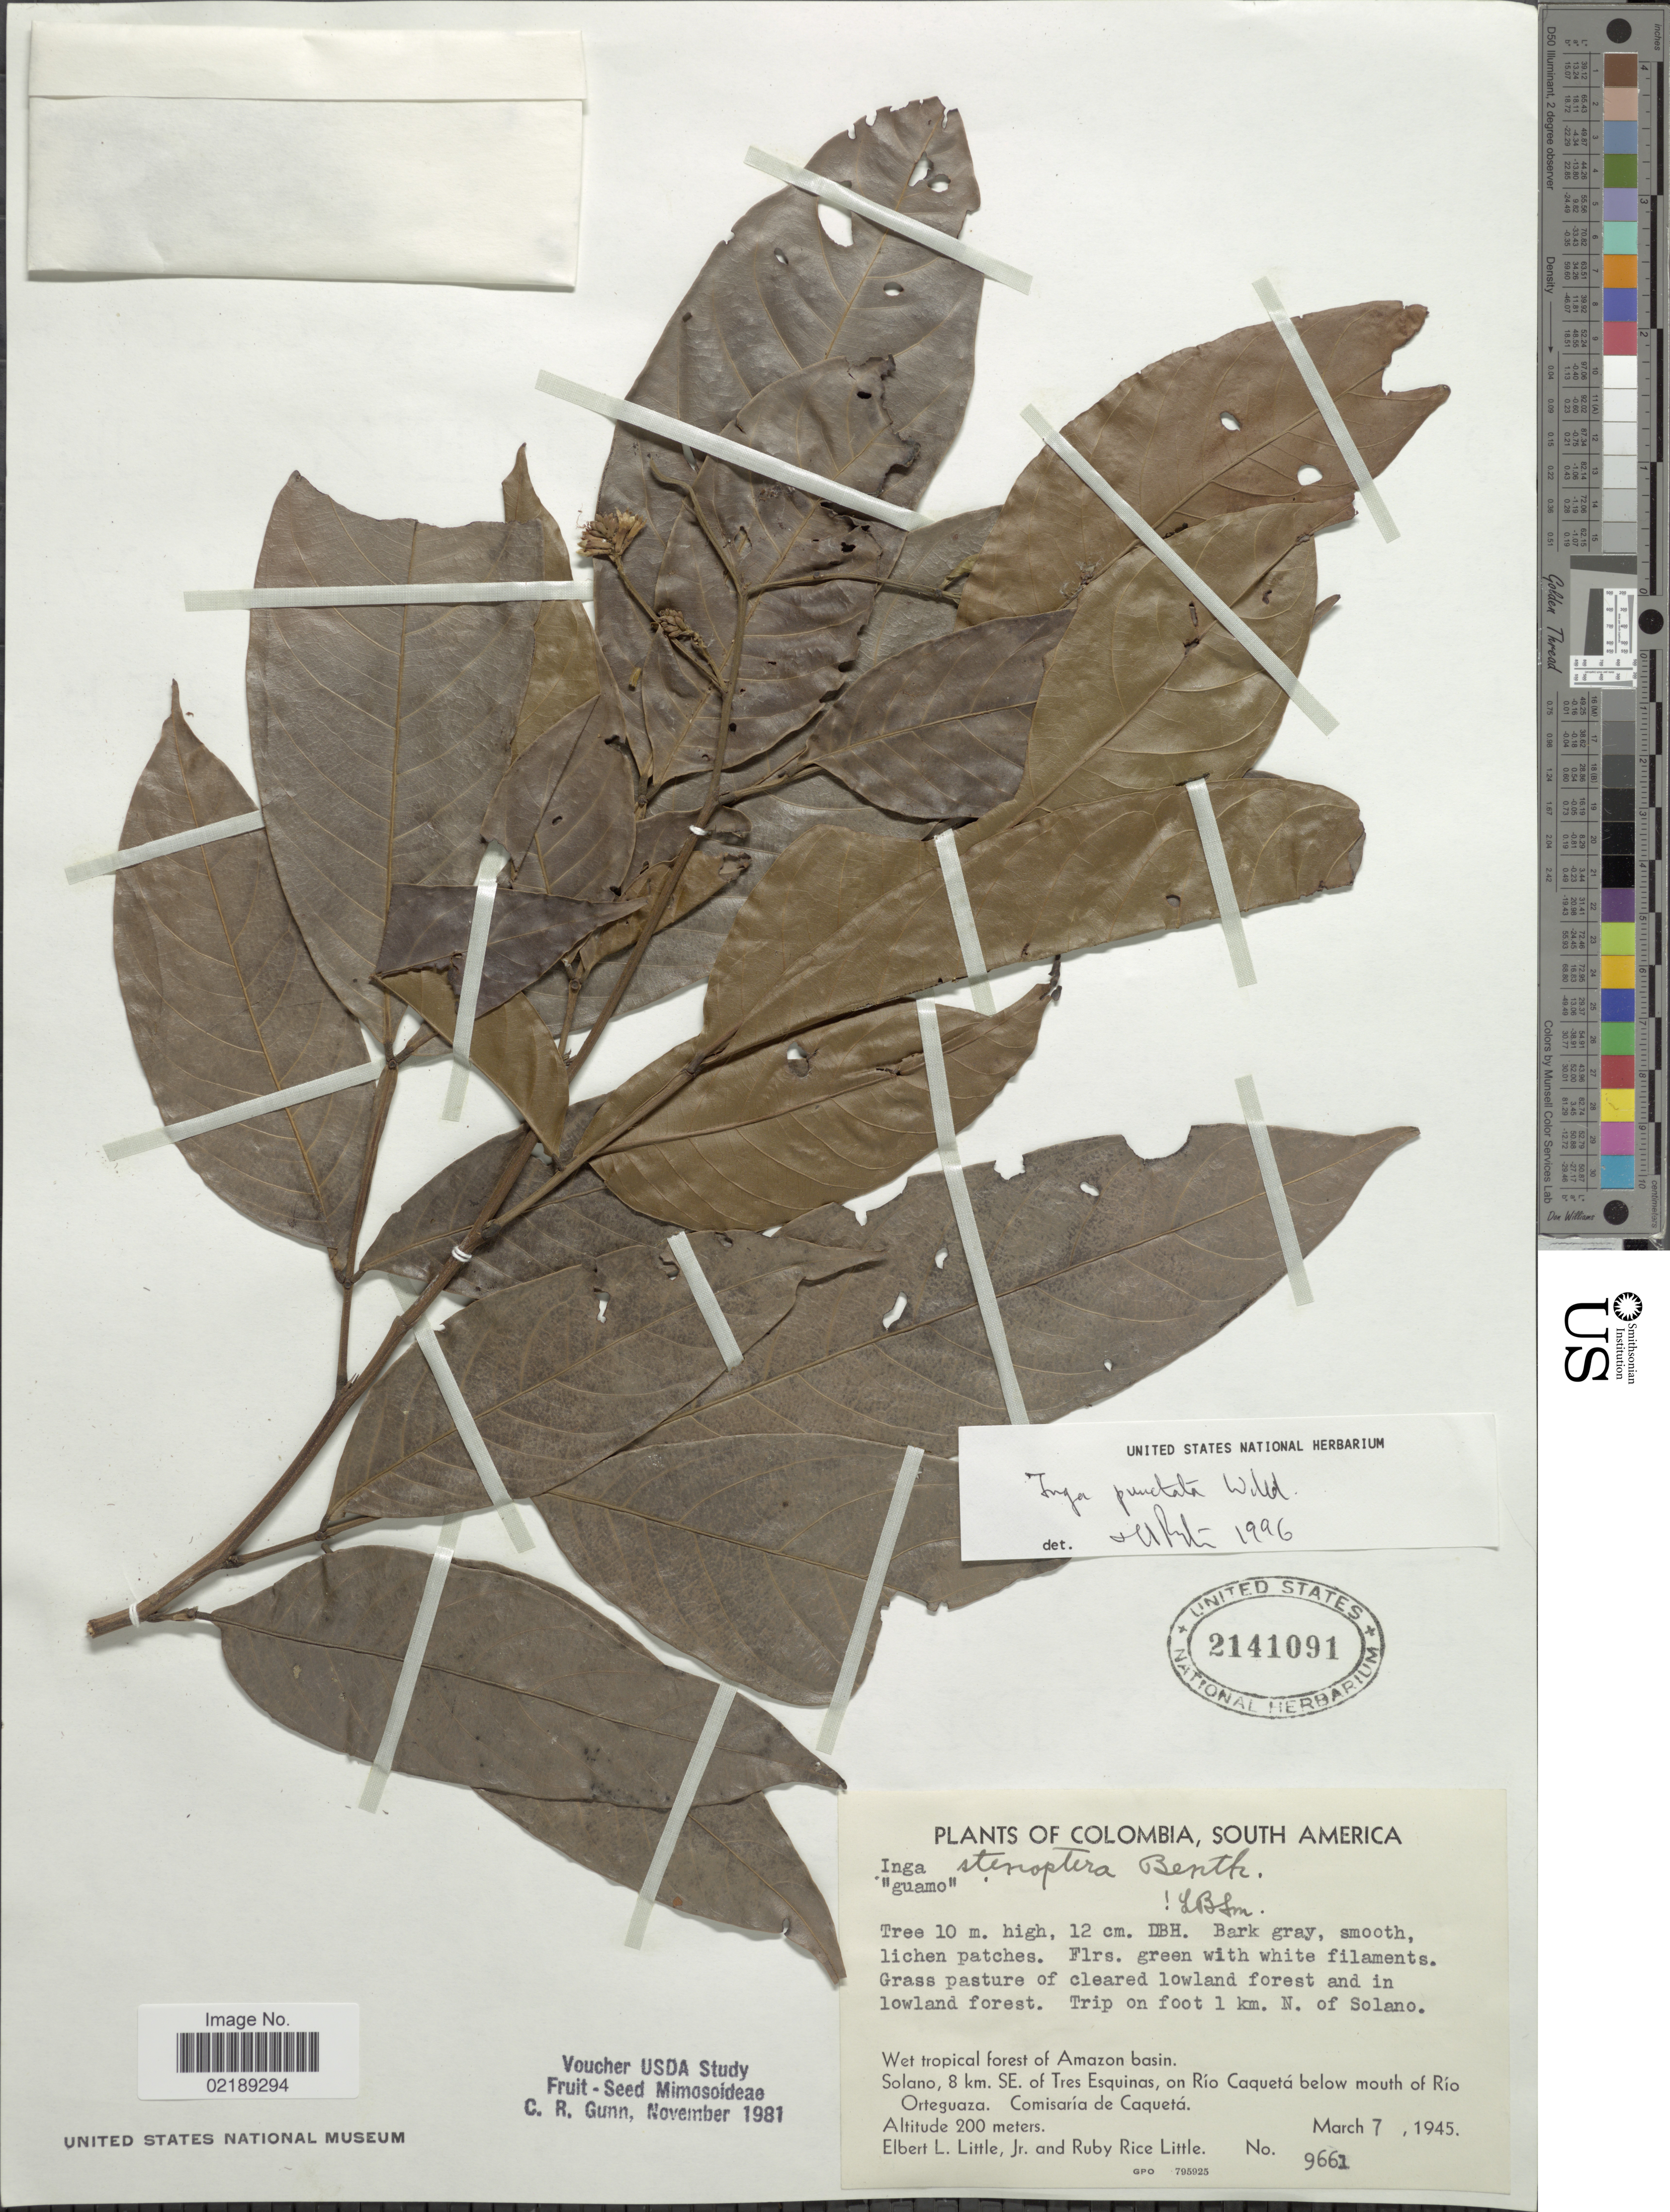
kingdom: Plantae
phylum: Tracheophyta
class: Magnoliopsida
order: Fabales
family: Fabaceae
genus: Inga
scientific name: Inga punctata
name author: Willd.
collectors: E. L. Little & R. R. Little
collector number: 9661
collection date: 1945-03-07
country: Colombia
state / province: Caquetá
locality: Trip on foor 1 km. N. of Solano, wet tropical forest of Amazon basin, Solano, 8 km. SE. of Tres Esquinas, on Rio Caqueta below mouth of Rio Ortequaza, Comisaria de Caqueta.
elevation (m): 200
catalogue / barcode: US 2141091